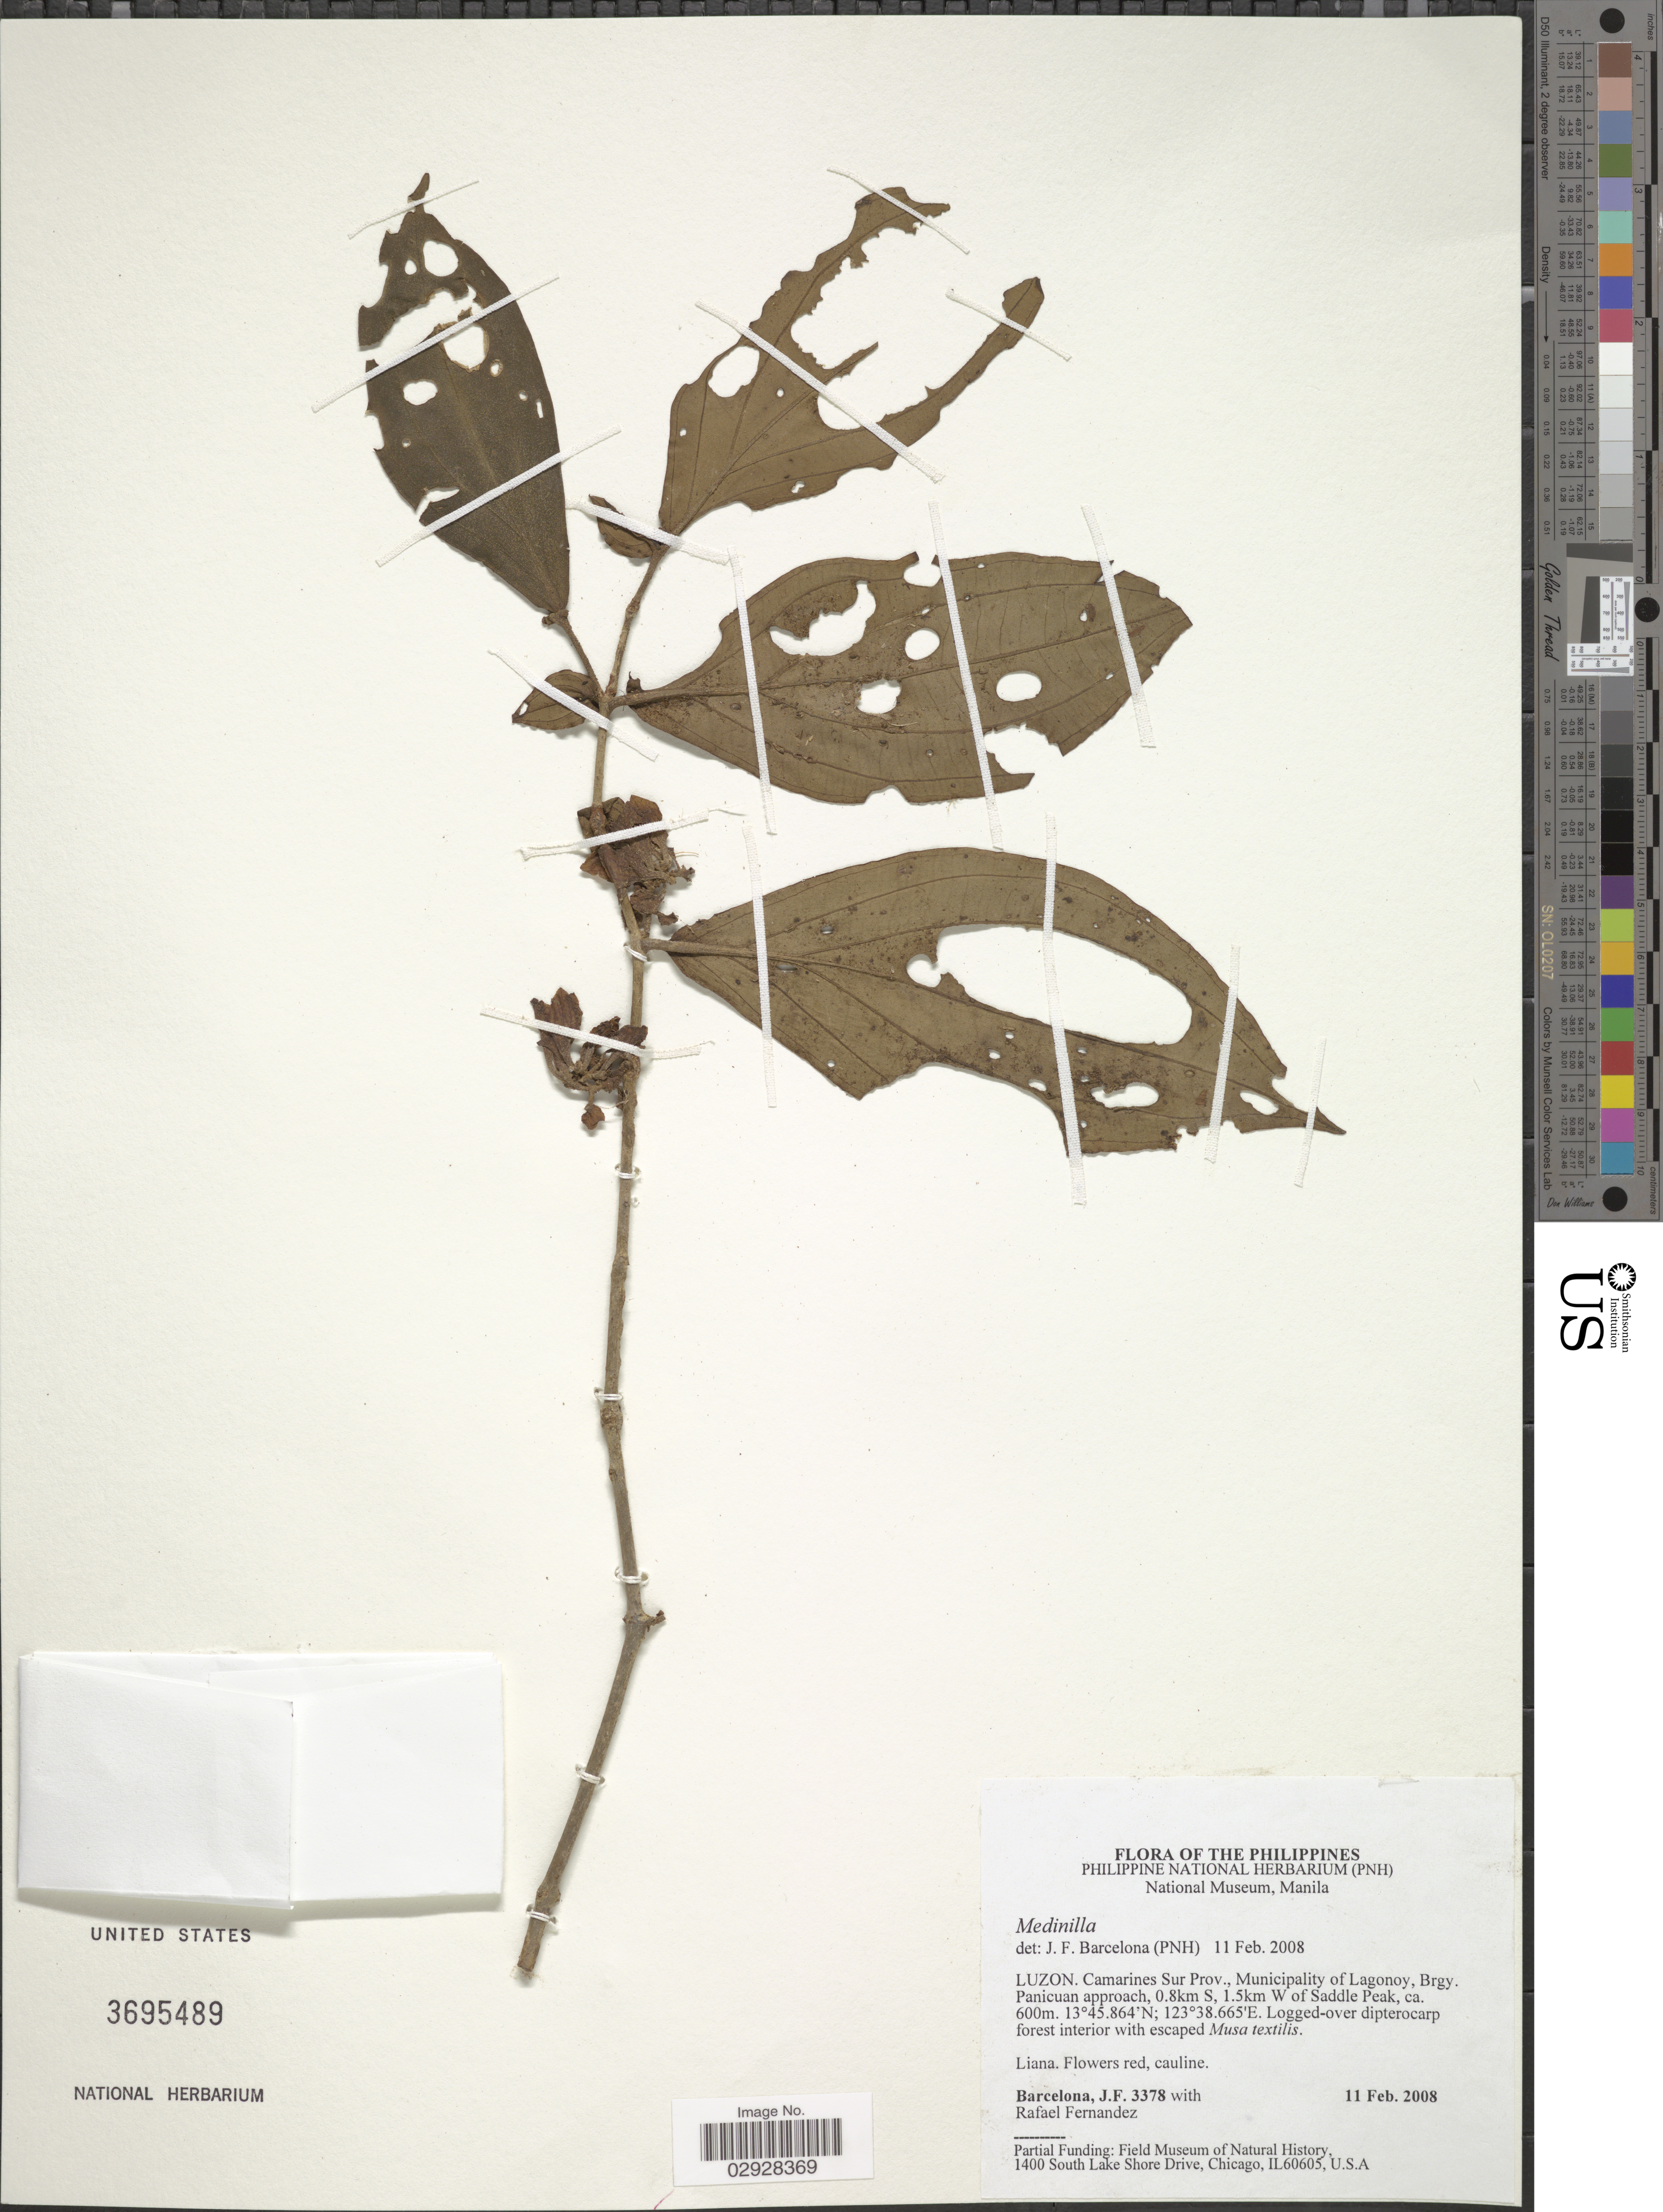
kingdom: Plantae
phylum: Tracheophyta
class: Magnoliopsida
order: Myrtales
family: Melastomataceae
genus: Medinilla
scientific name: Medinilla sp.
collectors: J. F. Barcelona & R. Fernandez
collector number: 3378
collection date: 2008-02-11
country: Philippines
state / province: Bicol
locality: Luzon. Camarines Sur Prov., Municipality of Lagonoy, Brgy. Panicuan approach, 0.8km S, 1.5km W of Saddle Peak.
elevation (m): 600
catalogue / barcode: US 3695489